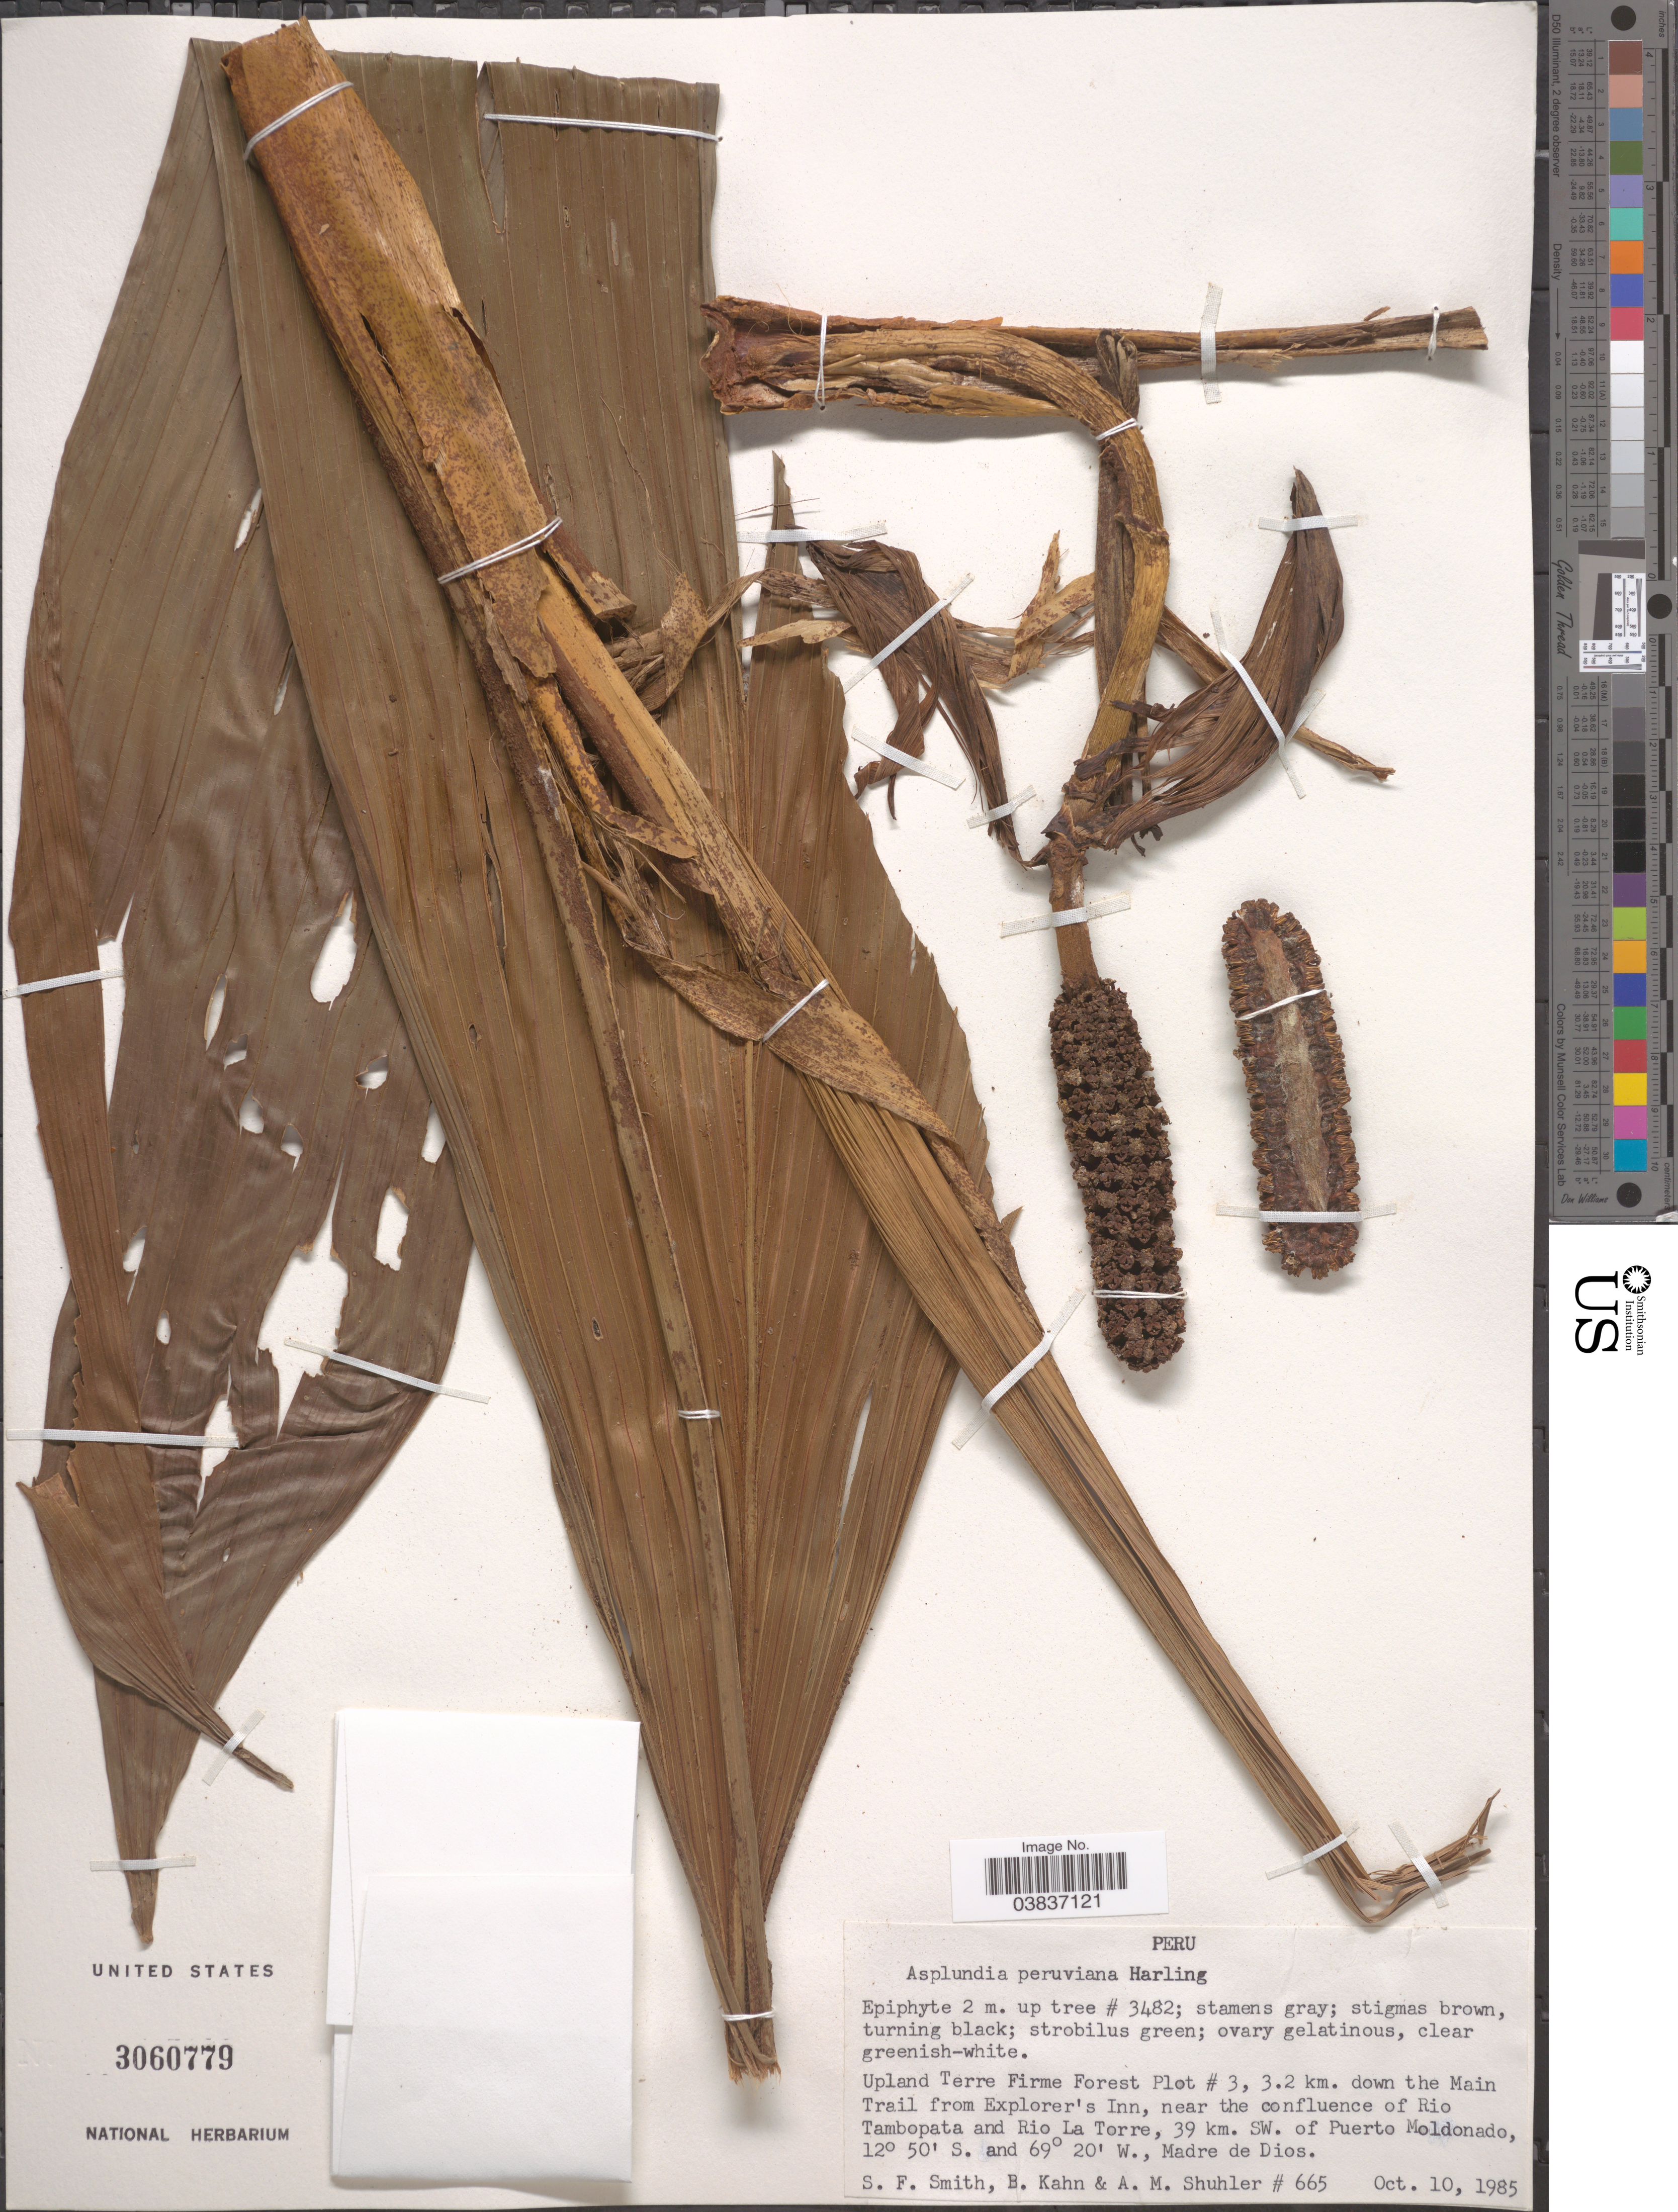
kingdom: Plantae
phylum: Tracheophyta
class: Liliopsida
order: Pandanales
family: Cyclanthaceae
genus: Asplundia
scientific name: Asplundia peruviana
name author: Harling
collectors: S.F. Smith, B. Kahn & A. Shuhler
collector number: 665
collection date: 1985-10-10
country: Peru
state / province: Madre de Dios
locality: Upland Terre Firme Forest Plot # 3, 3.2 km. down the Main Trail from Explorer's Inn, near the confluence of Rio Tambopata and Rio La Torre, 39 km. SW. of Puerto Moldonado.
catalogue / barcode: US 3060779